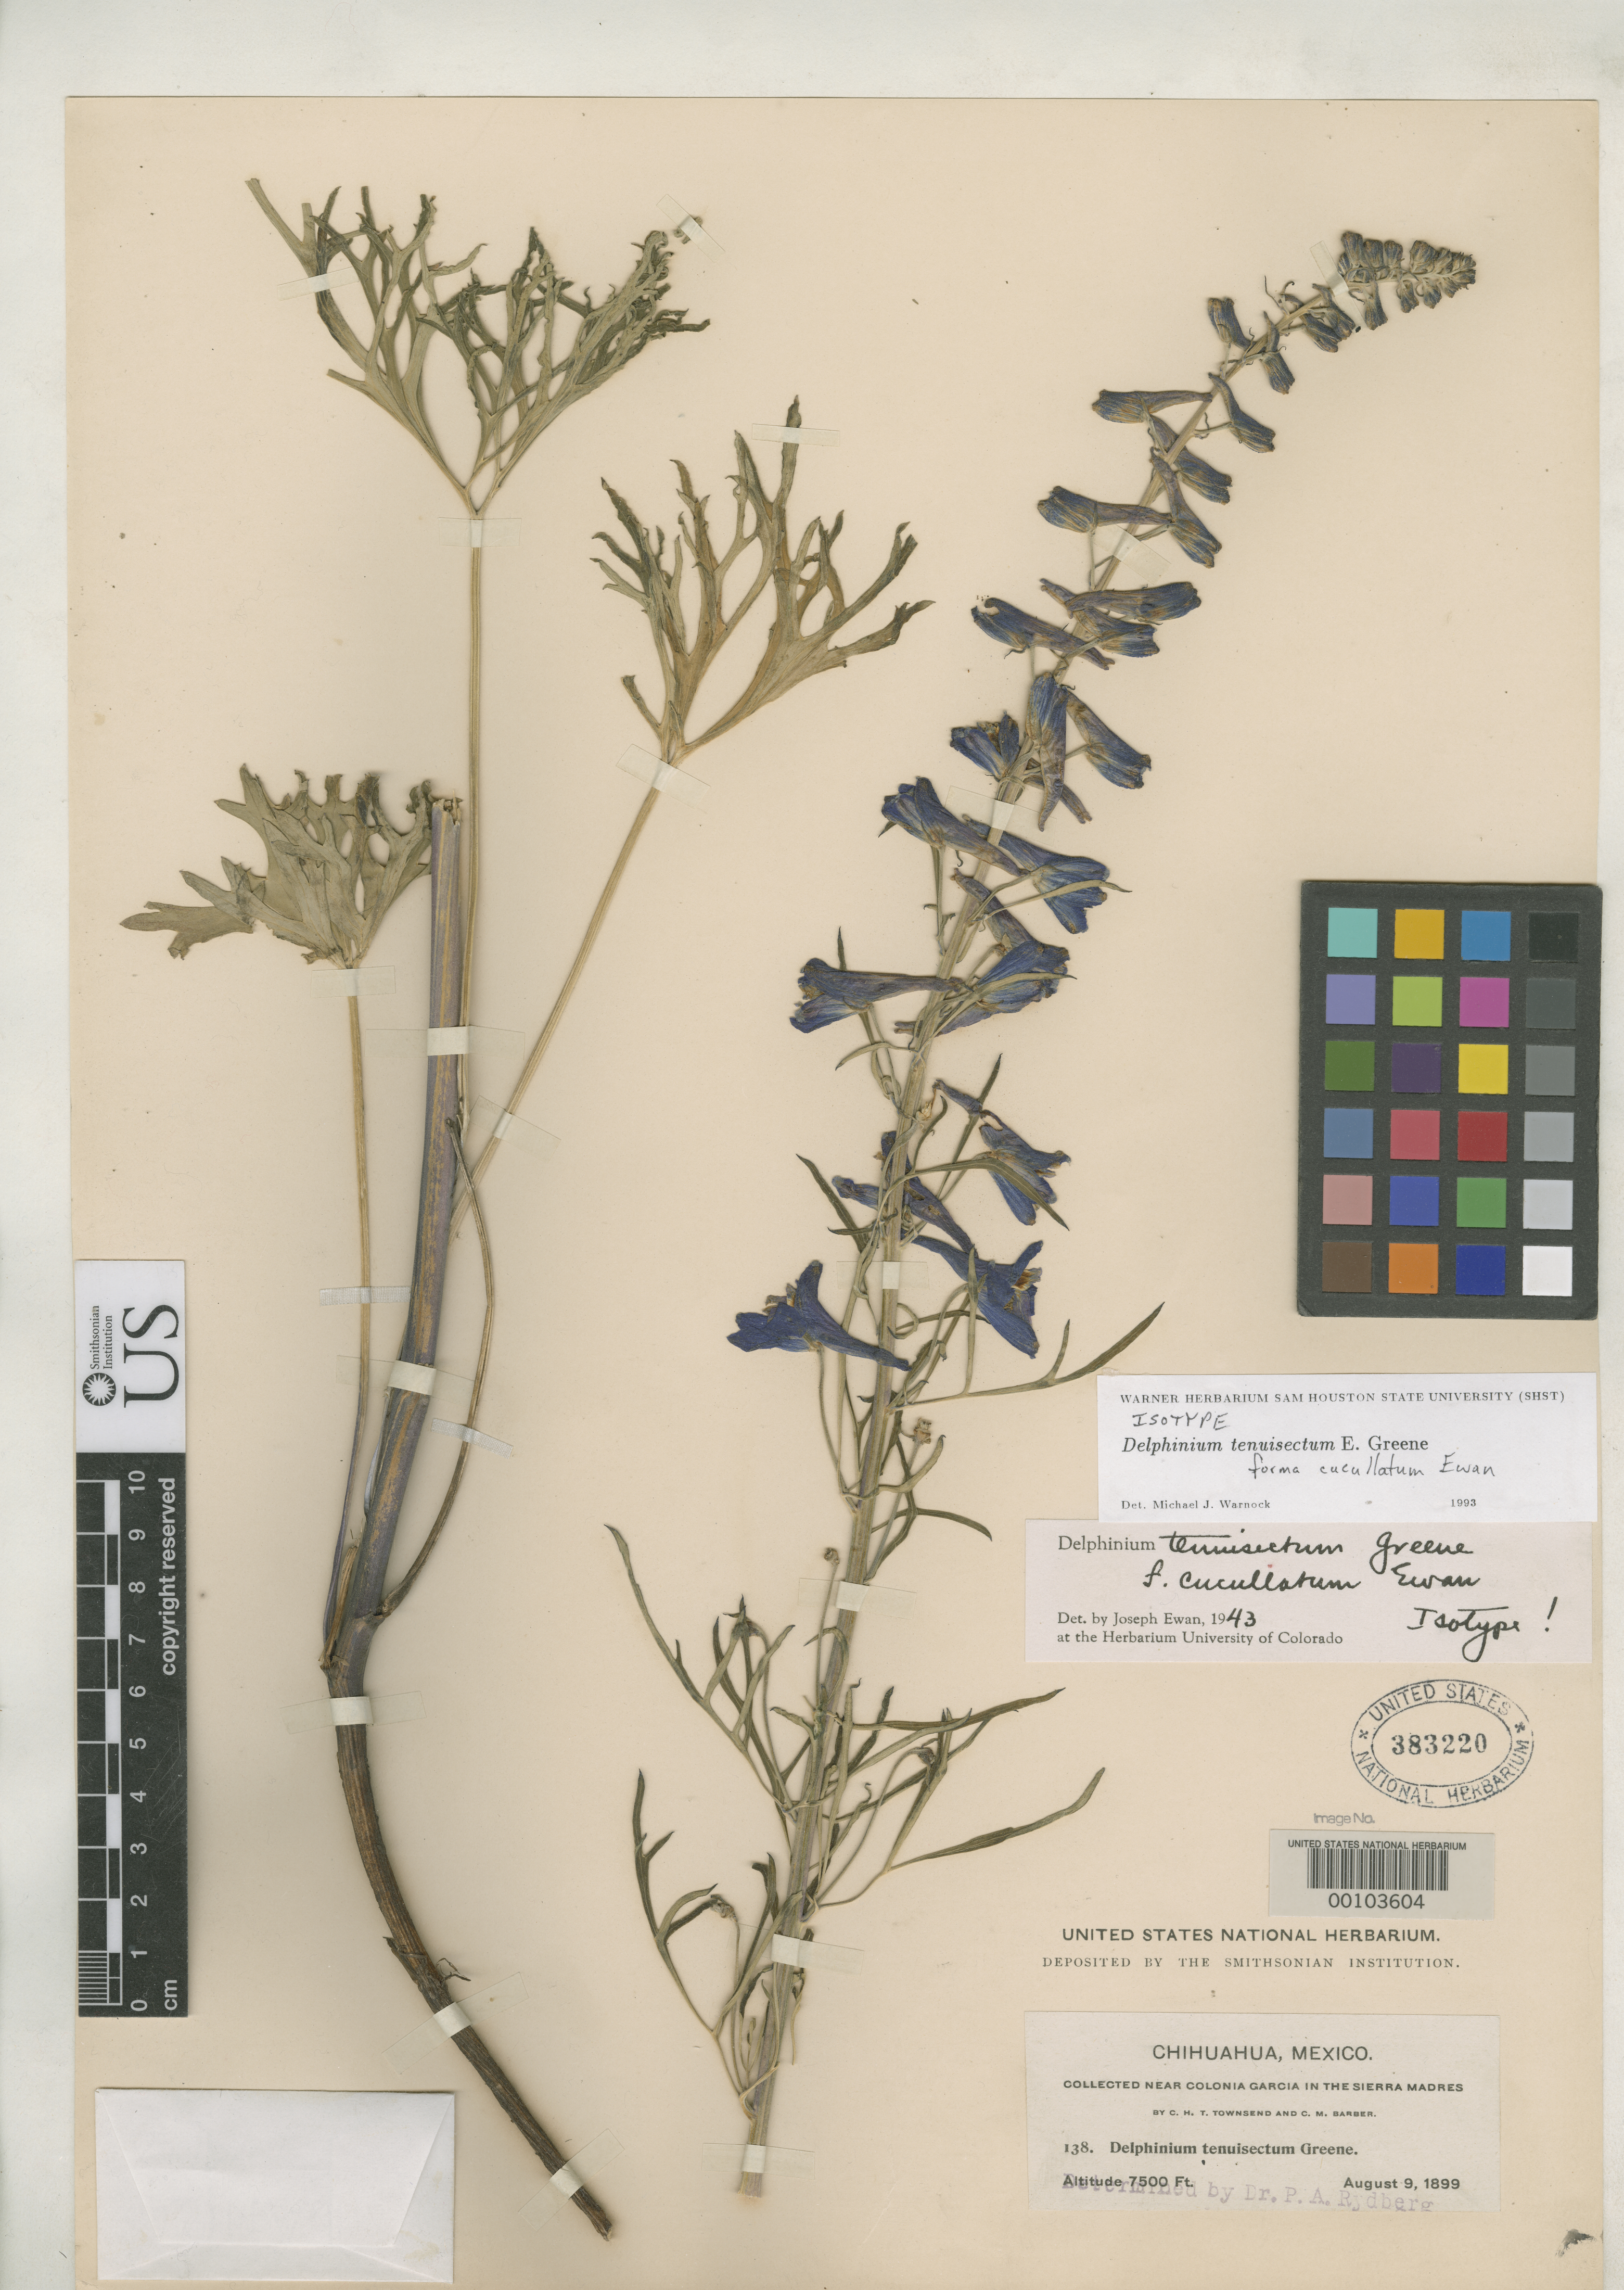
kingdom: Plantae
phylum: Tracheophyta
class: Magnoliopsida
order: Ranunculales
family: Ranunculaceae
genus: Delphinium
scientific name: Delphinium tenuisectum f. cucullatum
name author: Ewan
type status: Isotype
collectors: C. H. T. Townsend & C. Barber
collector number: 138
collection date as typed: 09 Aug 1899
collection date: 1899-08-09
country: Mexico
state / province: Chihuahua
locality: Near Colonia Garcia in the Sierra Madres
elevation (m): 2286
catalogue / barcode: US 383220